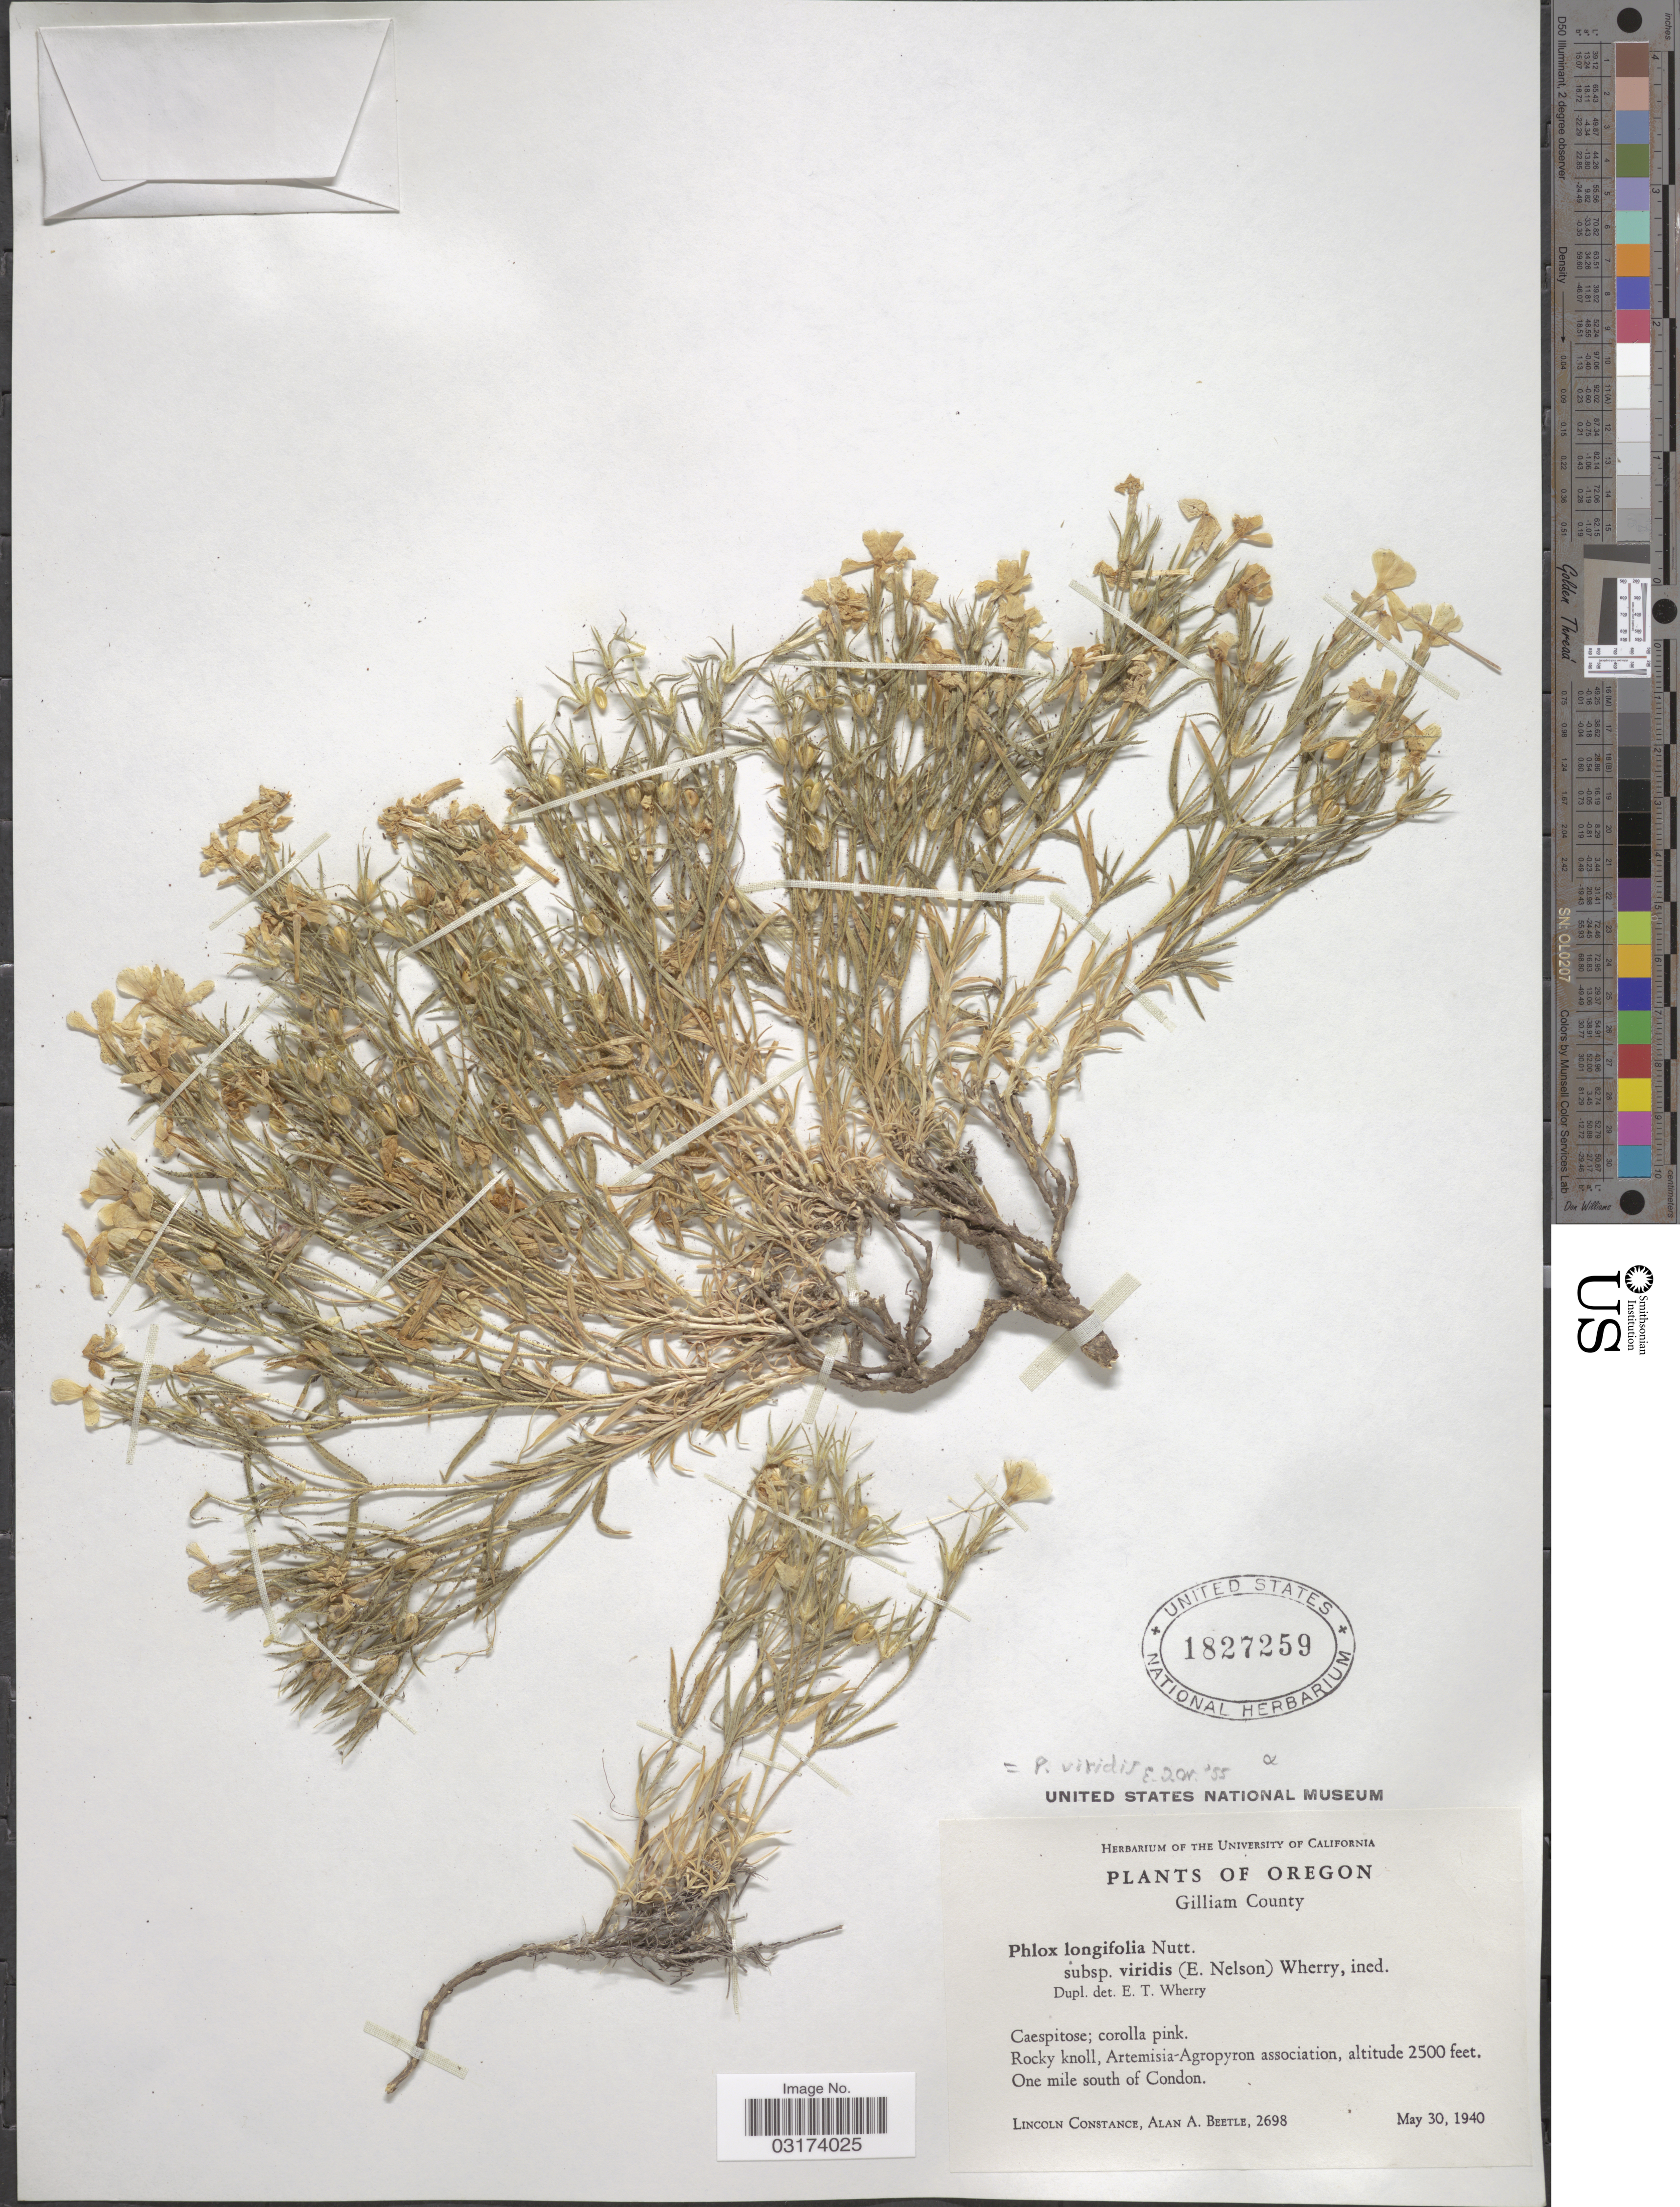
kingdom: Plantae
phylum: Tracheophyta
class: Magnoliopsida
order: Ericales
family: Polemoniaceae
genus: Phlox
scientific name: Phlox viridis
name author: E.E. Nelson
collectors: L. Constance & A. A. Beetle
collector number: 2698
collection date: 1940-05-30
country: United States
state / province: Oregon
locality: Gilliam County, One mile south of Condon.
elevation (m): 762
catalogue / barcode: US 1827259